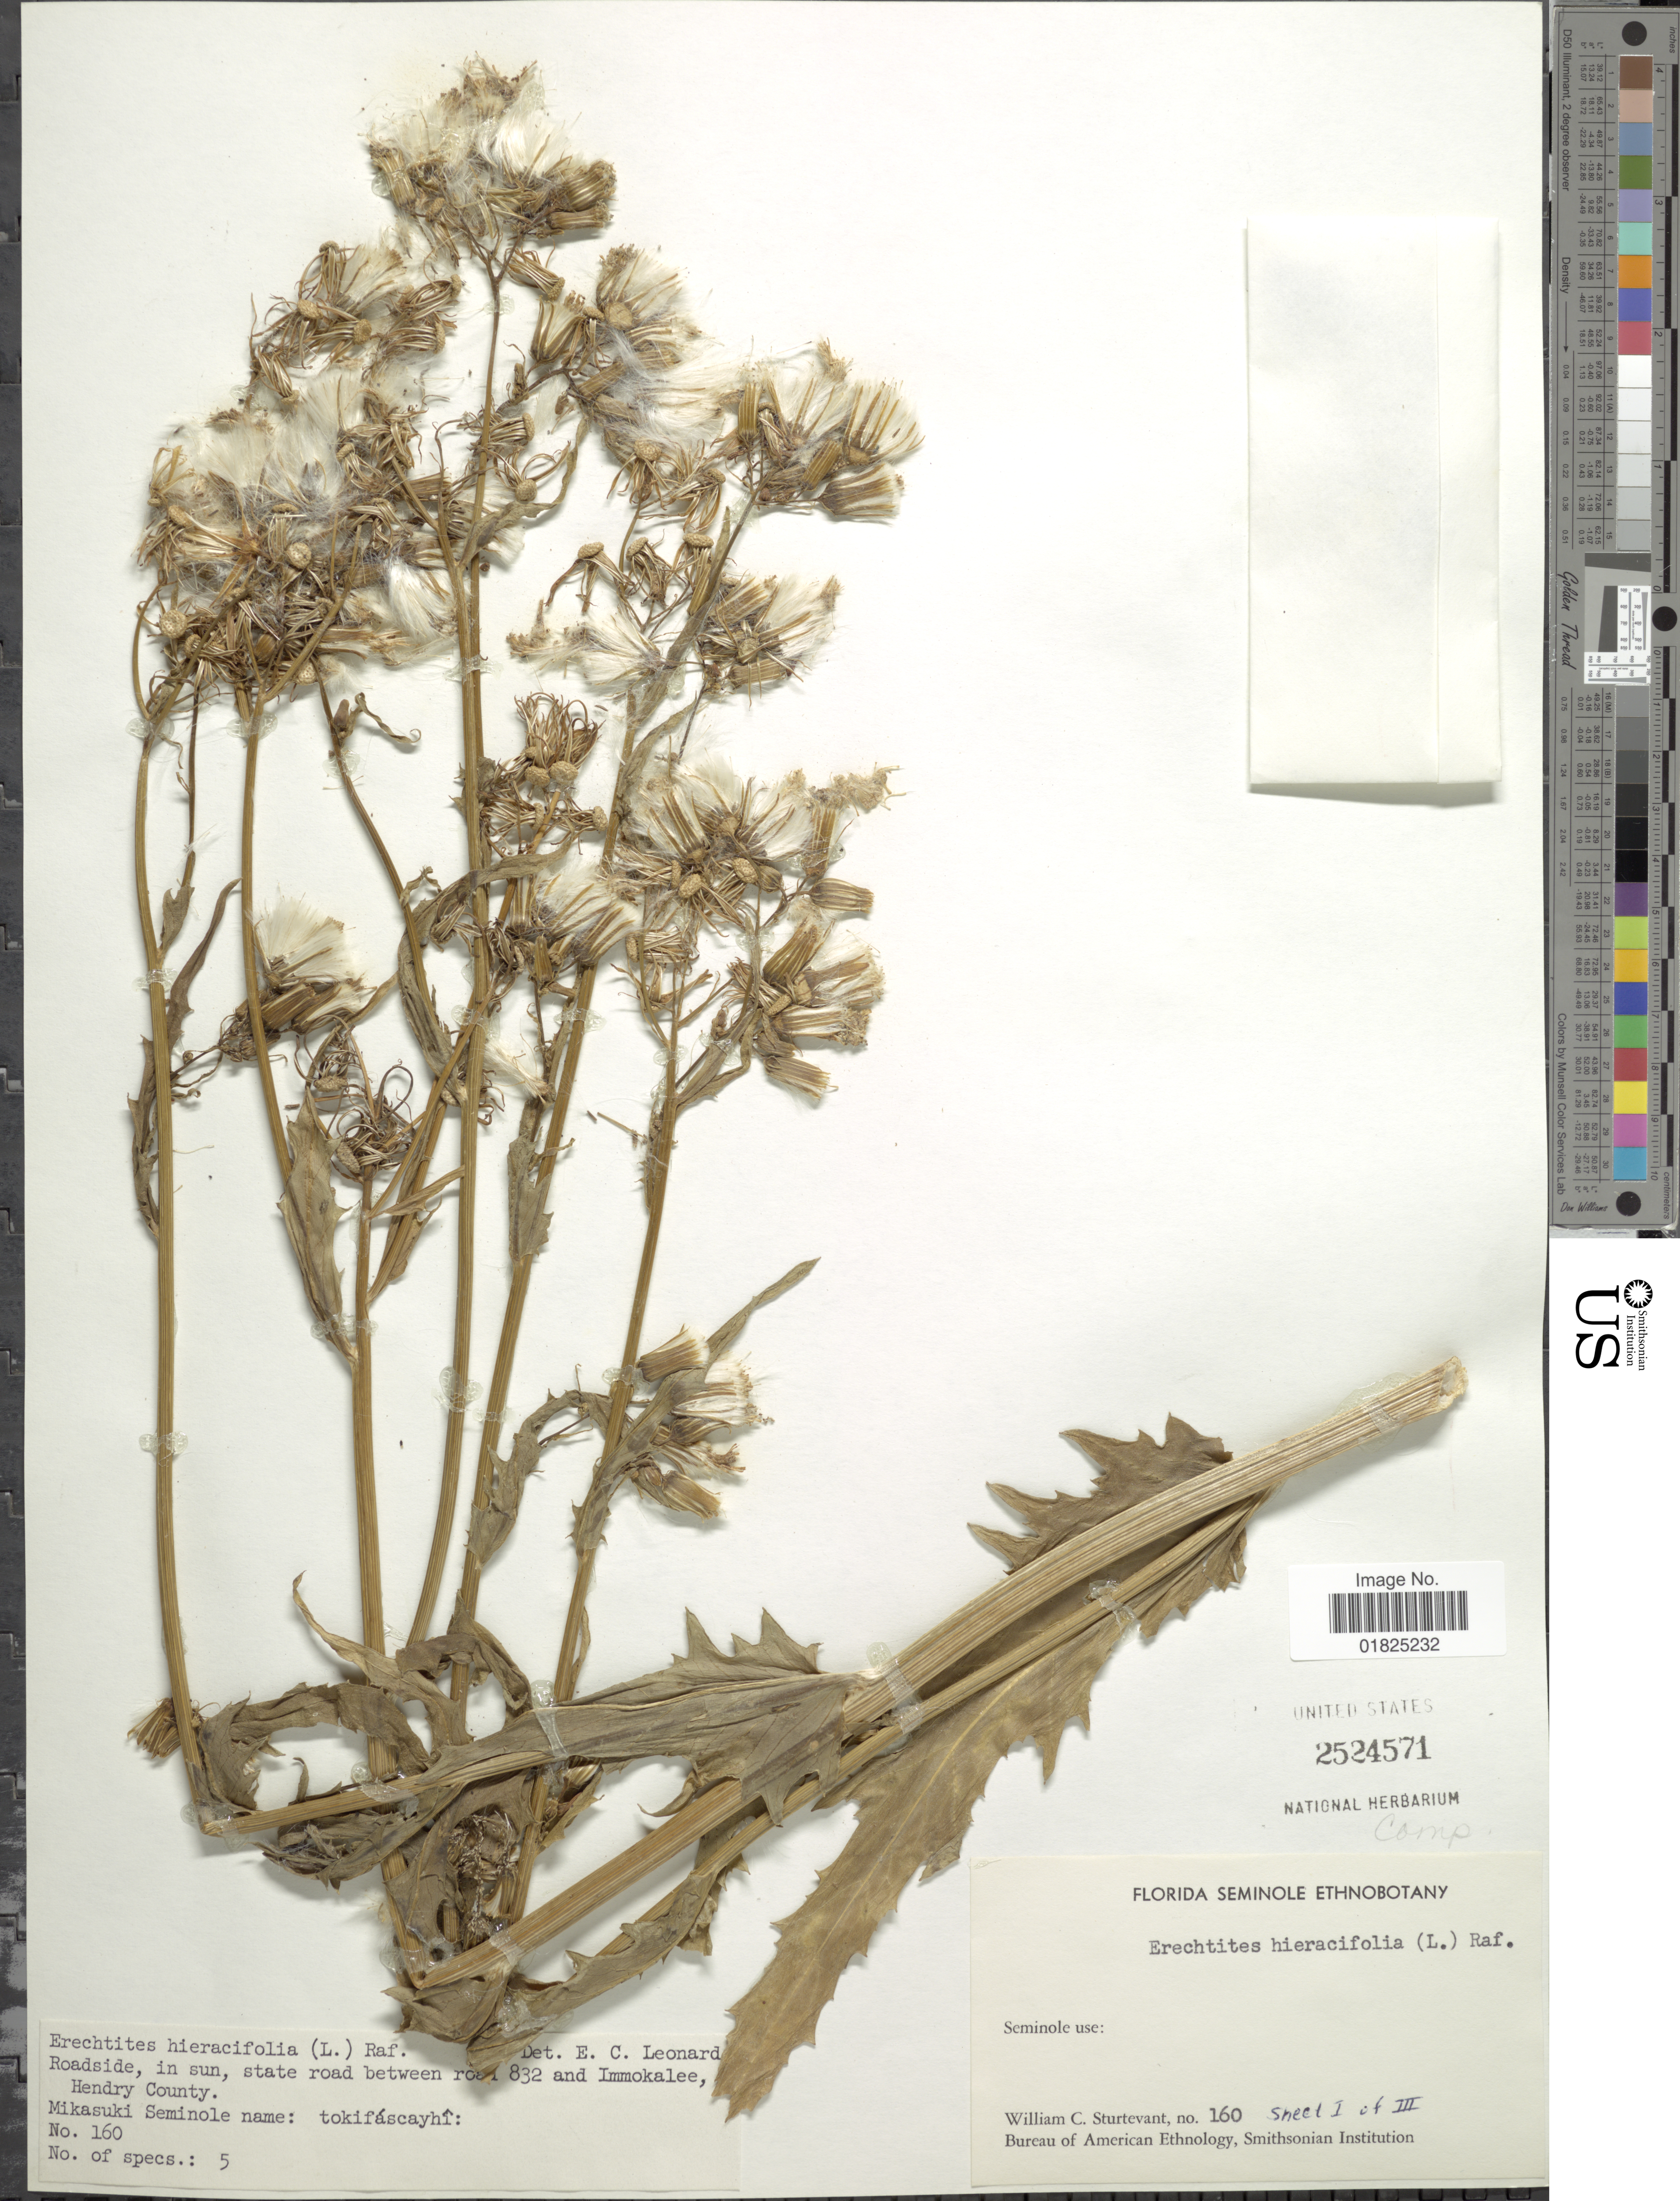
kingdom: Plantae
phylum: Tracheophyta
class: Magnoliopsida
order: Asterales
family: Asteraceae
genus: Erechtites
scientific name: Erechtites hieraciifolius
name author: (L.) Raf. ex DC.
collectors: W. Sturtevant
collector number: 160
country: United States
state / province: Florida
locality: Seminole Ethnobotany, state road between road 832 and Immokalee, Hendry County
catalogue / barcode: US 2524571